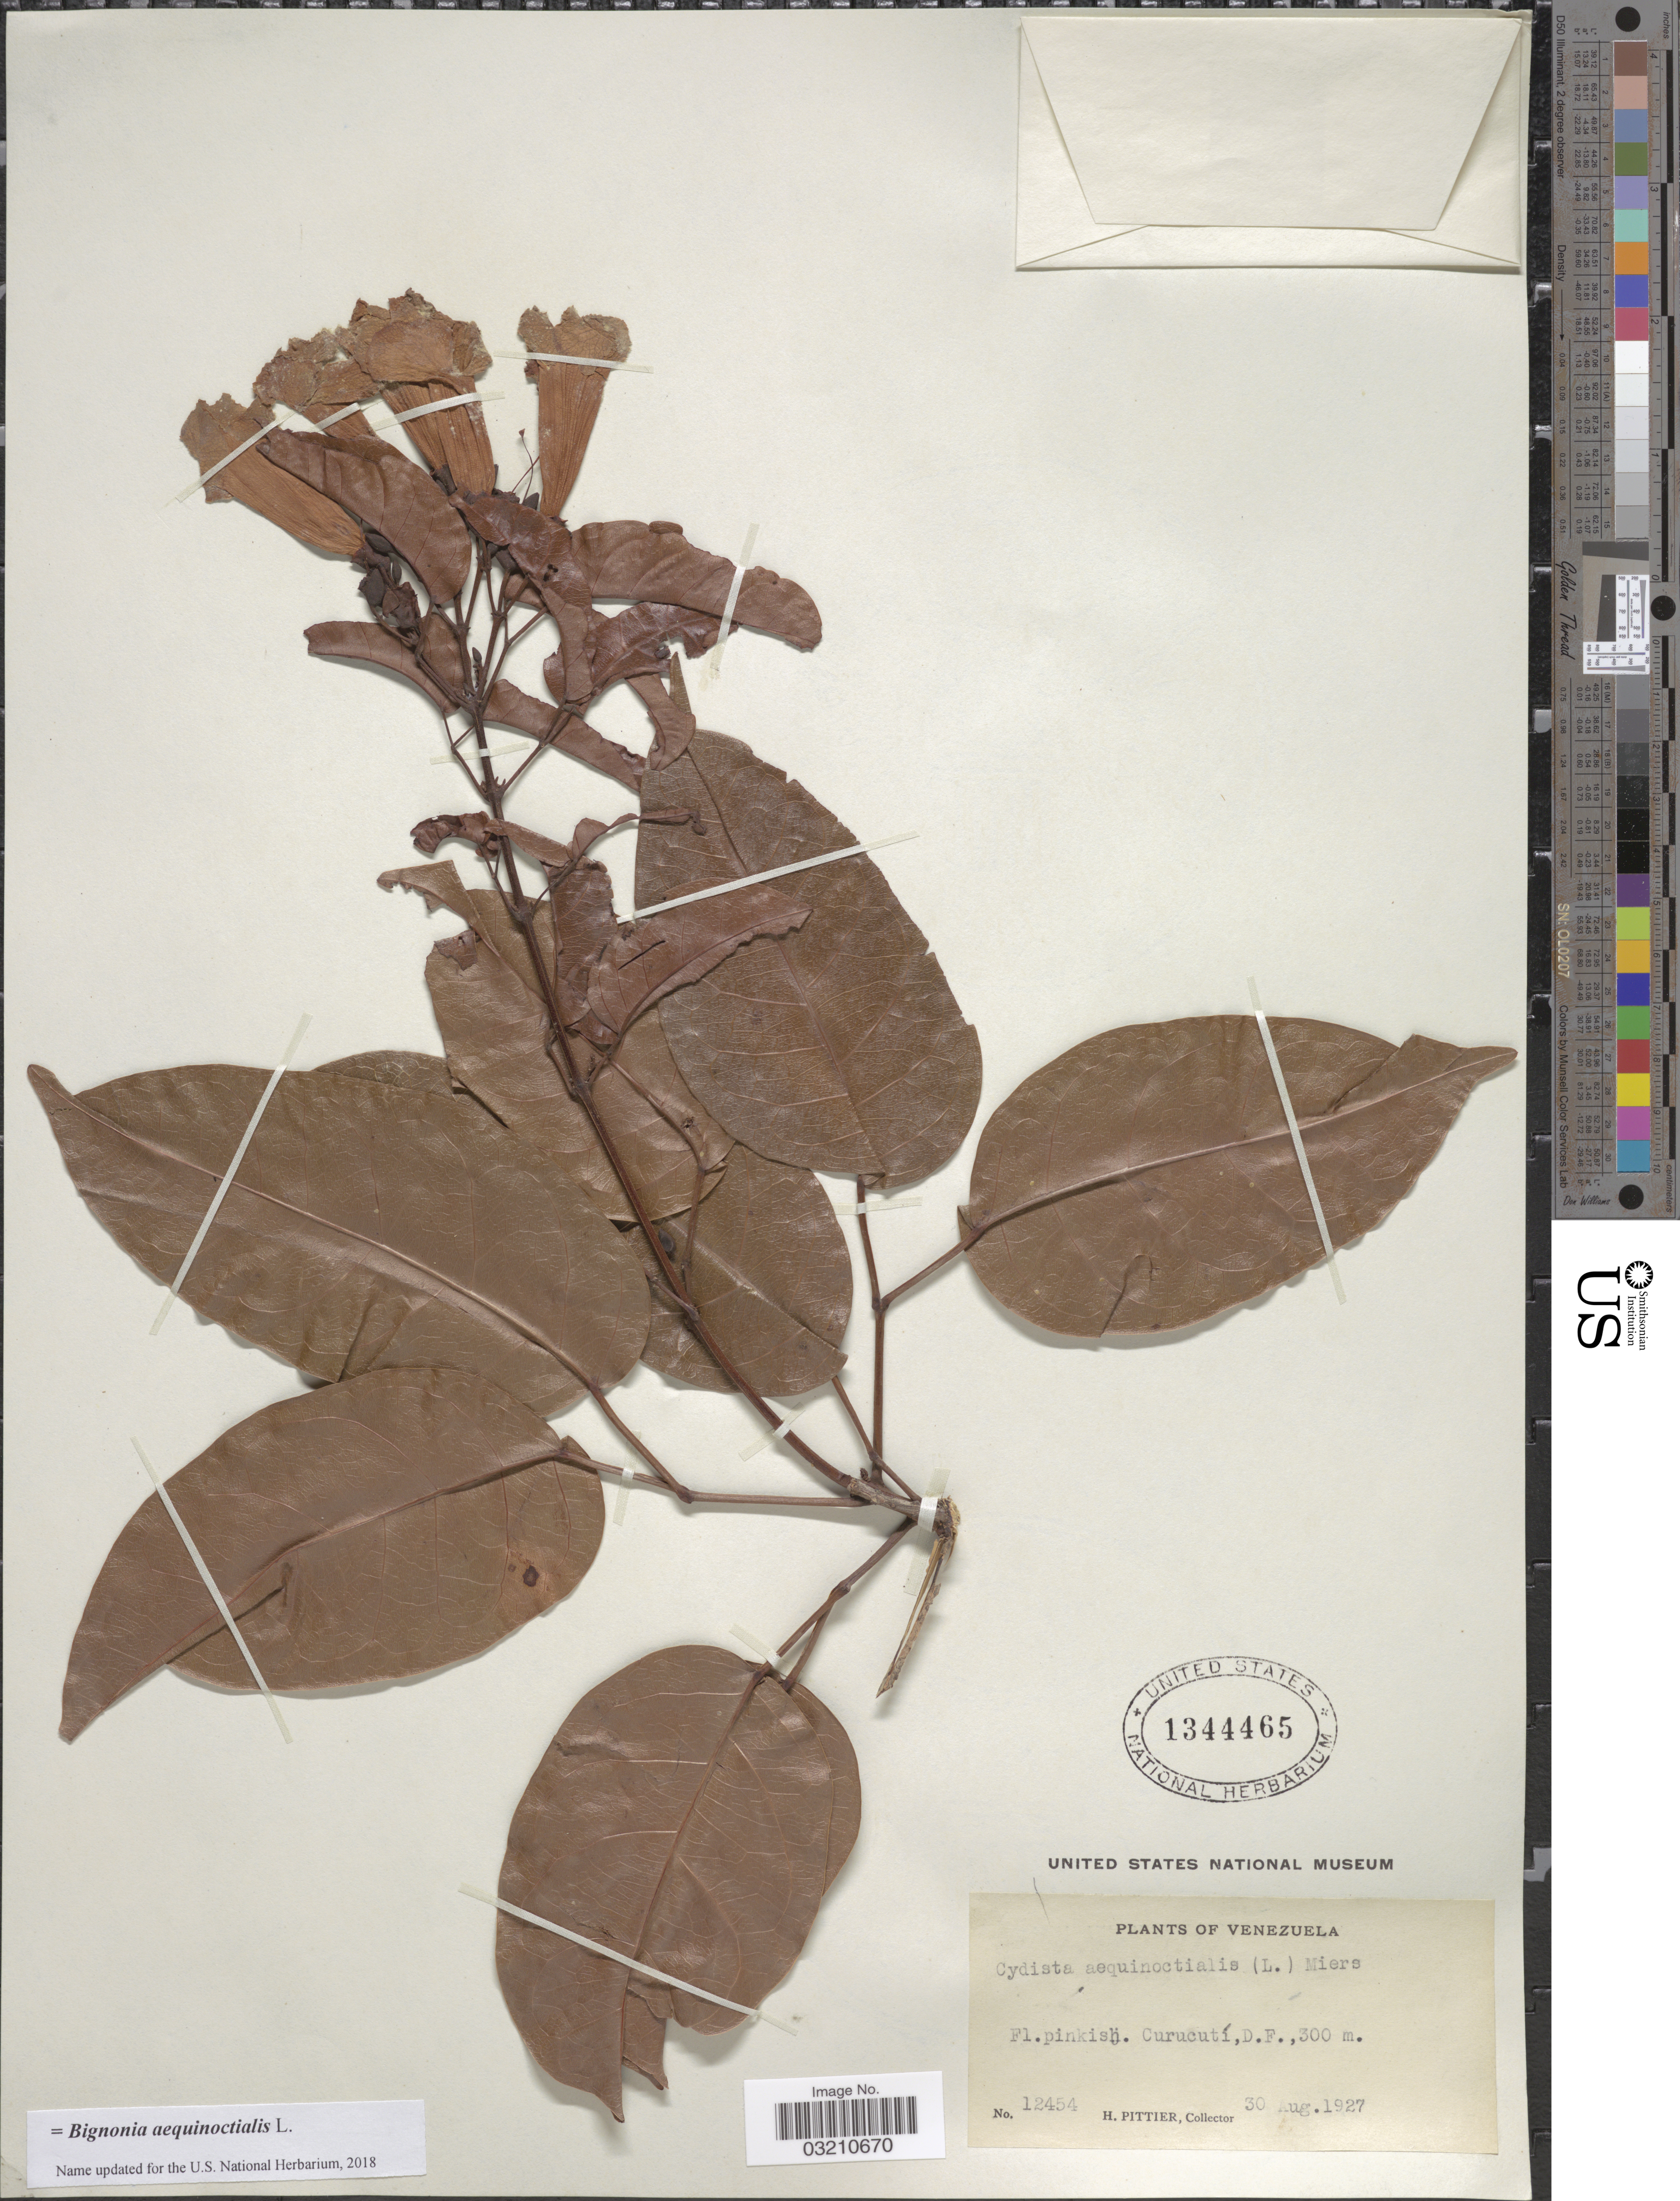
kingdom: Plantae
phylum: Tracheophyta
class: Magnoliopsida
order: Lamiales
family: Bignoniaceae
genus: Bignonia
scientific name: Bignonia aequinoctialis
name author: L.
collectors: H. F. Pittier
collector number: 12454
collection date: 1927-08-30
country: Venezuela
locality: Curucutí, D.F.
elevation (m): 300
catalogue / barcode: US 1344465